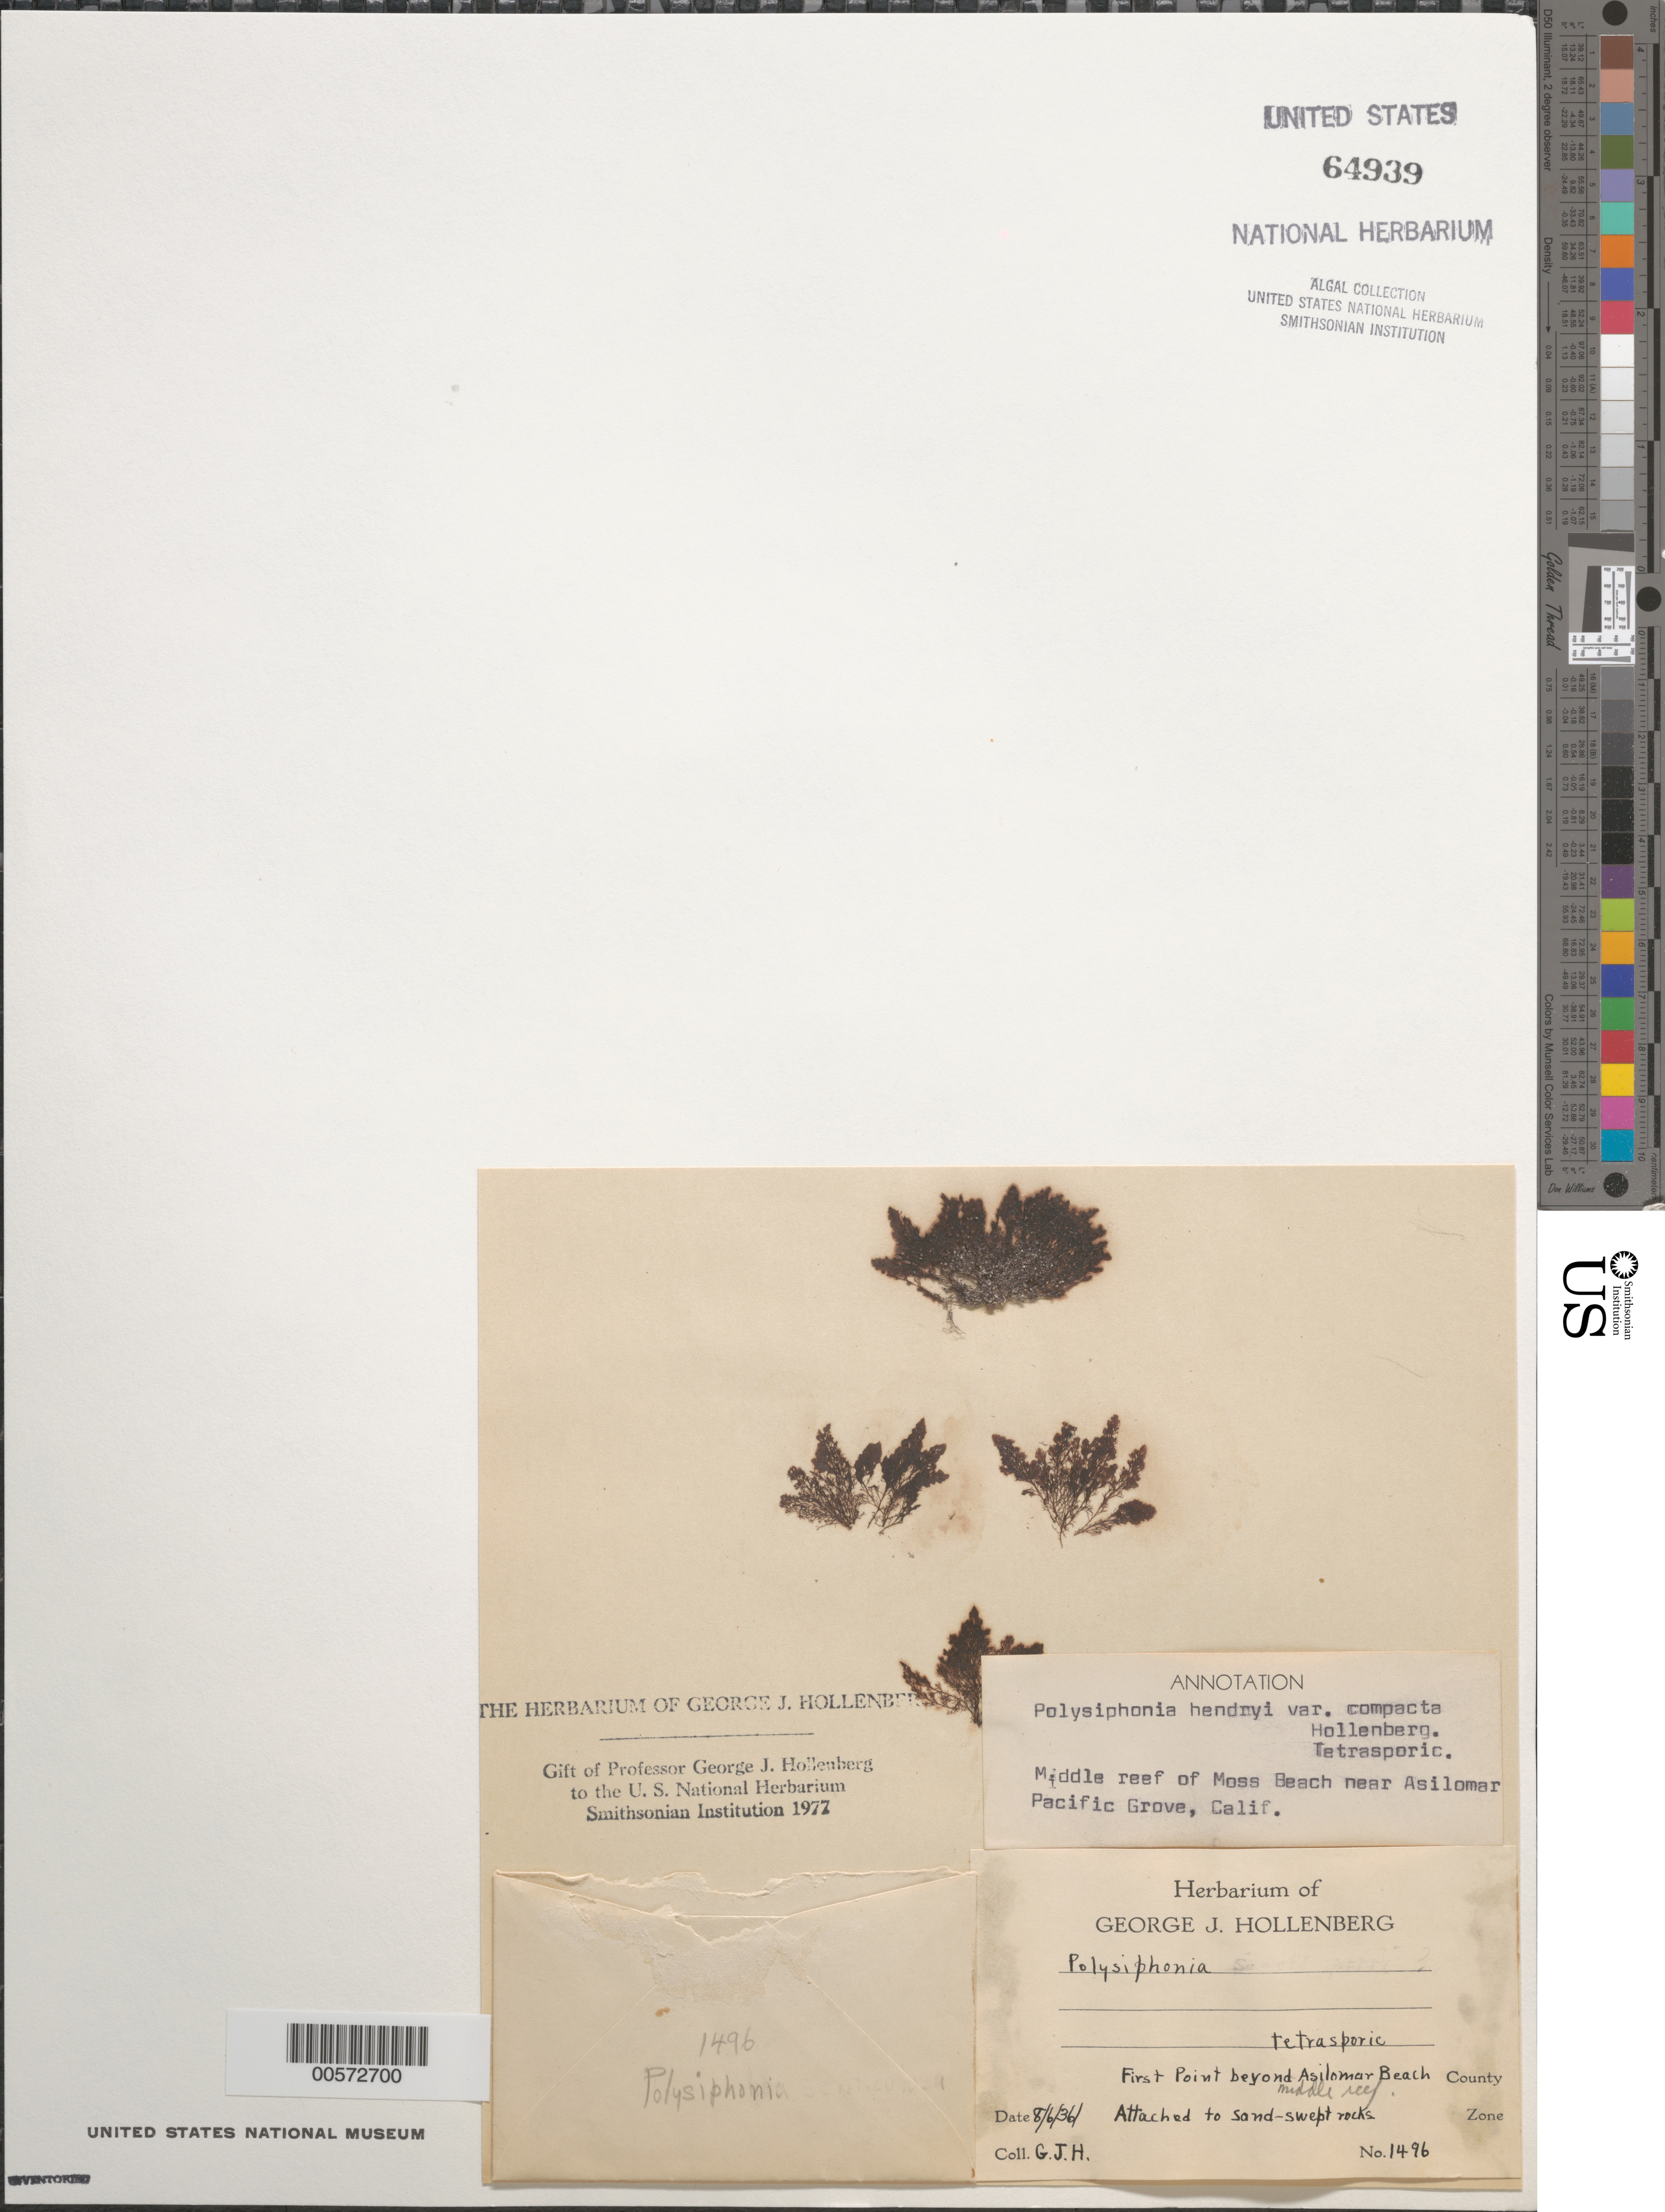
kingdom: Plantae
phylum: Rhodophyta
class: Florideophyceae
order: Ceramiales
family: Rhodomelaceae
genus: Vertebrata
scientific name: Vertebrata hendryi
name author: (N.L. Gardner) Savoie & G.W. Saunders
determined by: Algae name updating Project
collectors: G. Hollenberg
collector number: GJH 1496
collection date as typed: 06 Aug 1936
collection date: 1936-08-06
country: United States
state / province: California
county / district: Monterey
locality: Middle reef of Moss Beach, Pacific Grove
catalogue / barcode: US 64939